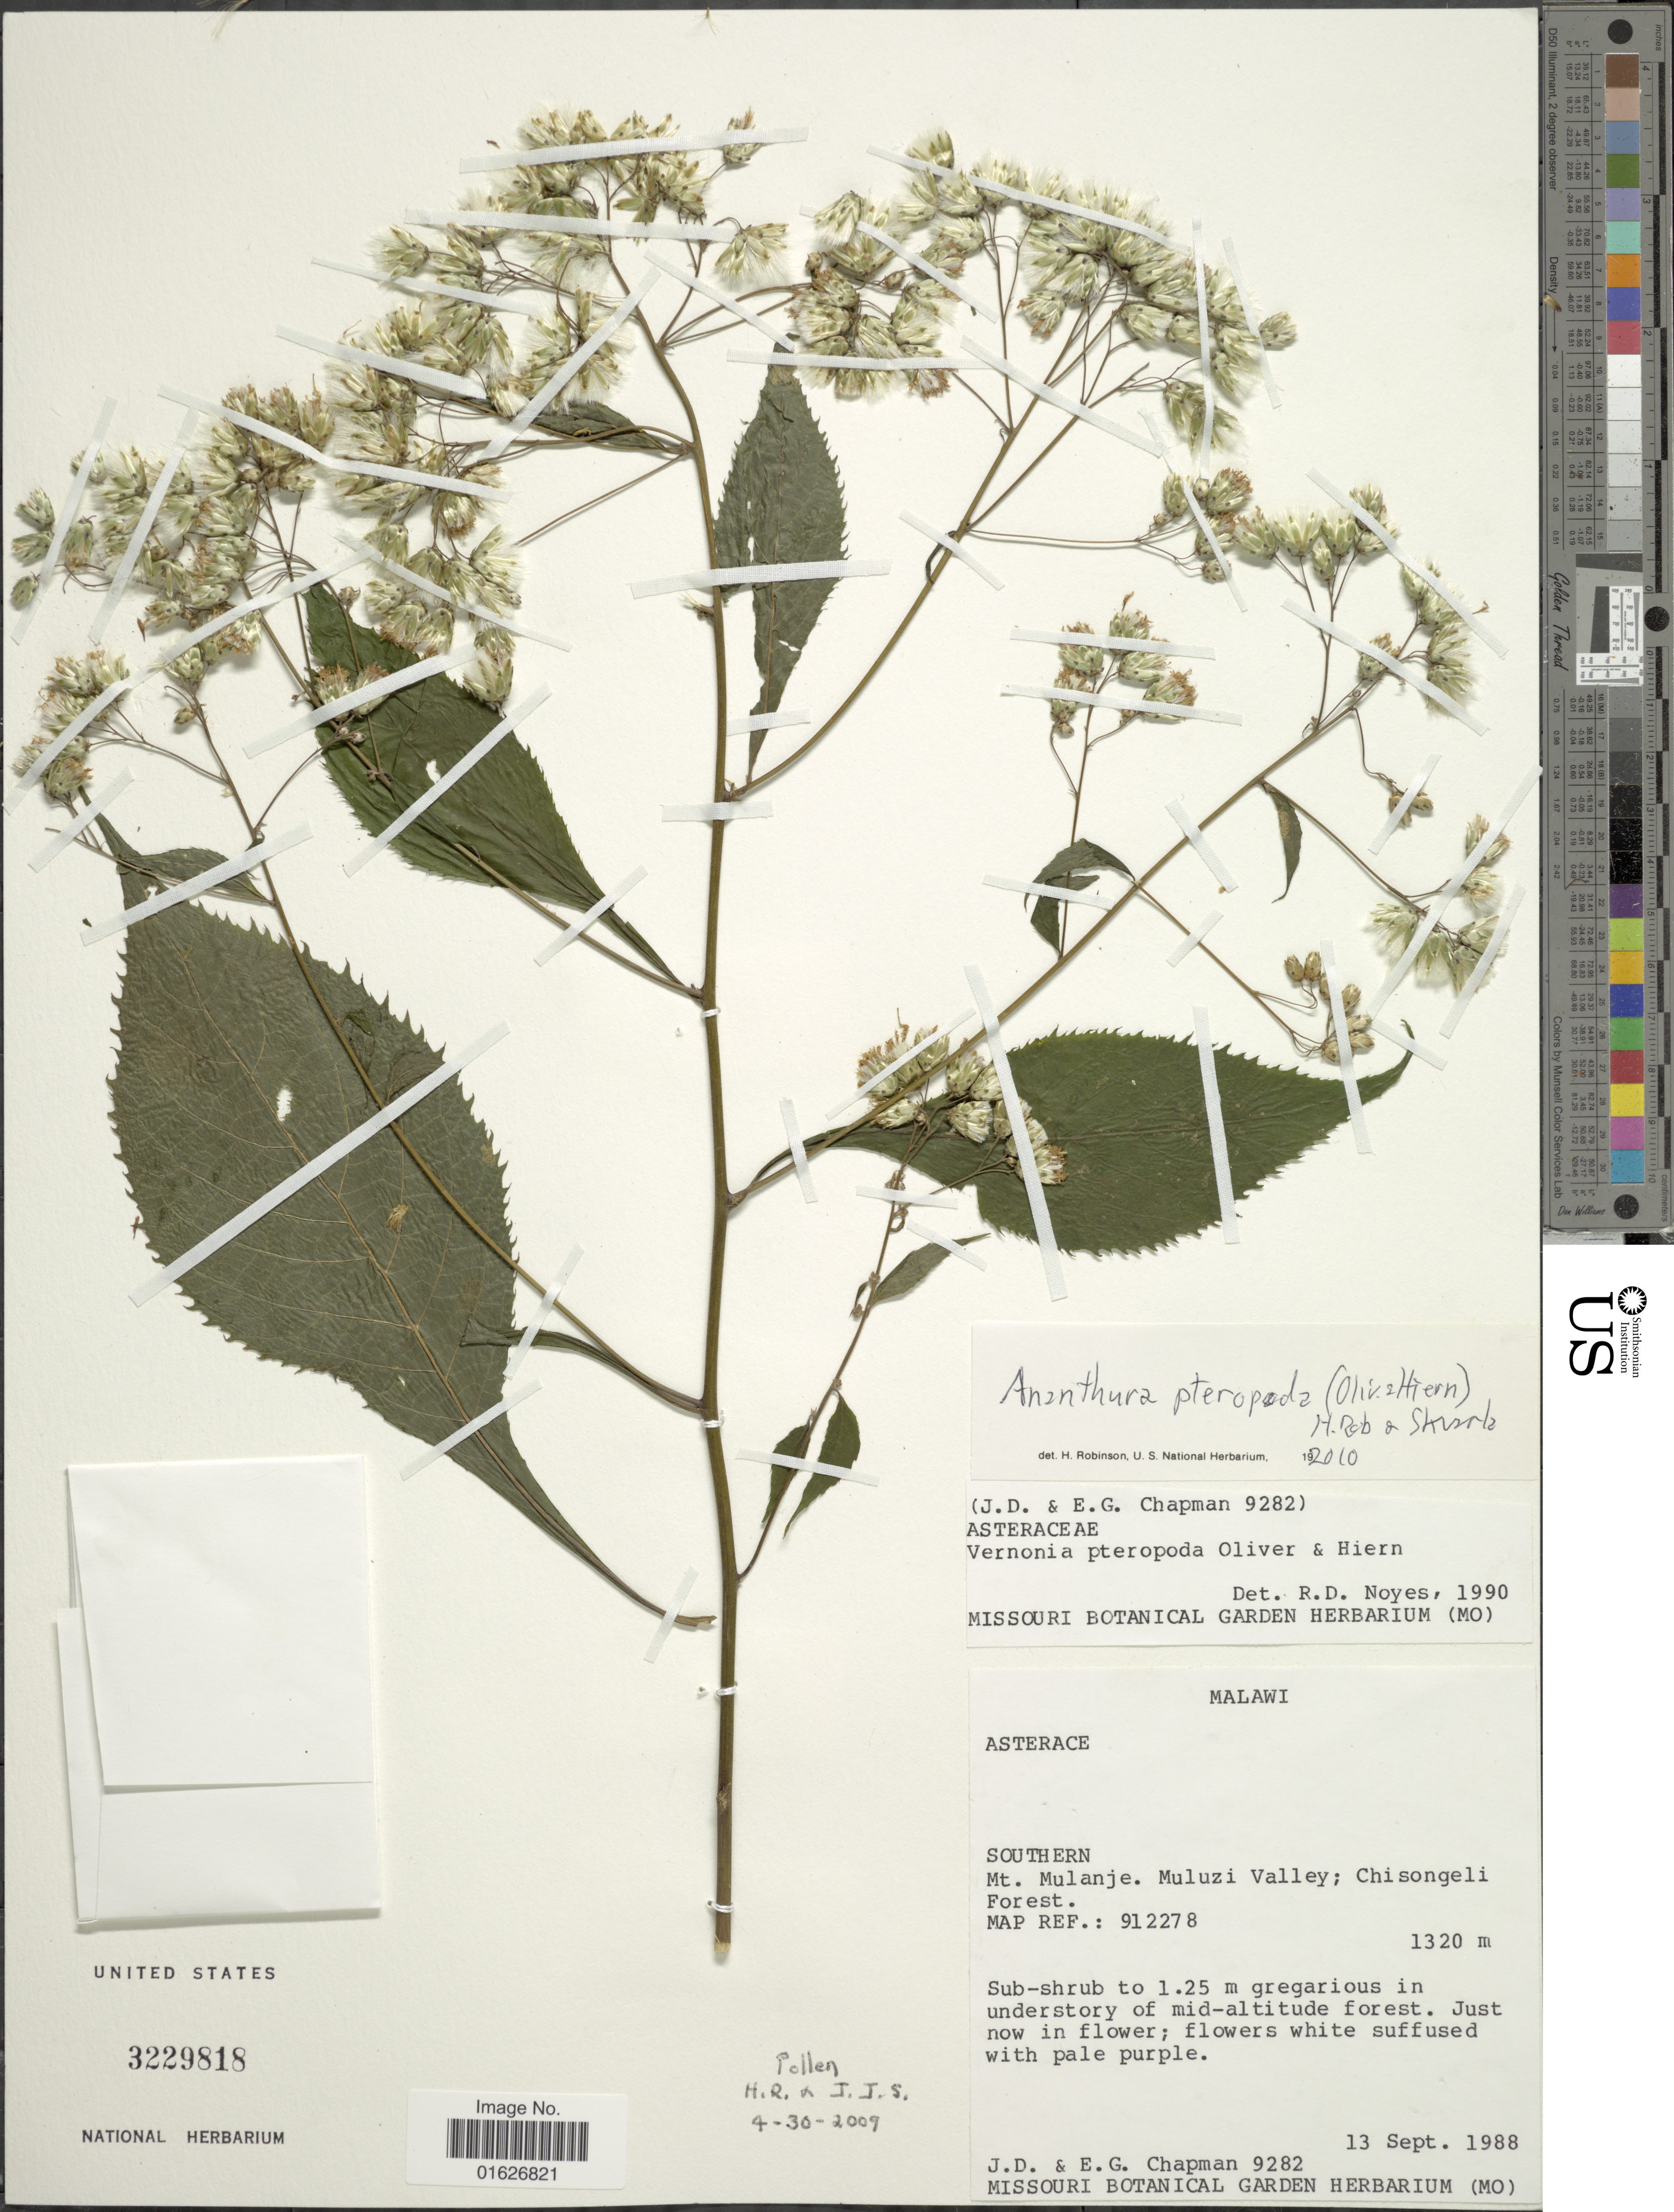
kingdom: Plantae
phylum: Tracheophyta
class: Magnoliopsida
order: Asterales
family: Asteraceae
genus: Ananthura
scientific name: Ananthura pteropoda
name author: (Oliv. & Hiern in Oliv.) H. Rob. & Skvarla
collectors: J. D. Chapman & E. G. Chapman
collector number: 9282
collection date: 1988-09-13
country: Malawi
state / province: Southern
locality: Mt. Mulanje, Muluzi valley; Chisongeli Forest, MAP REF.: 912278.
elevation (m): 1320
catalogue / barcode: US 3229818